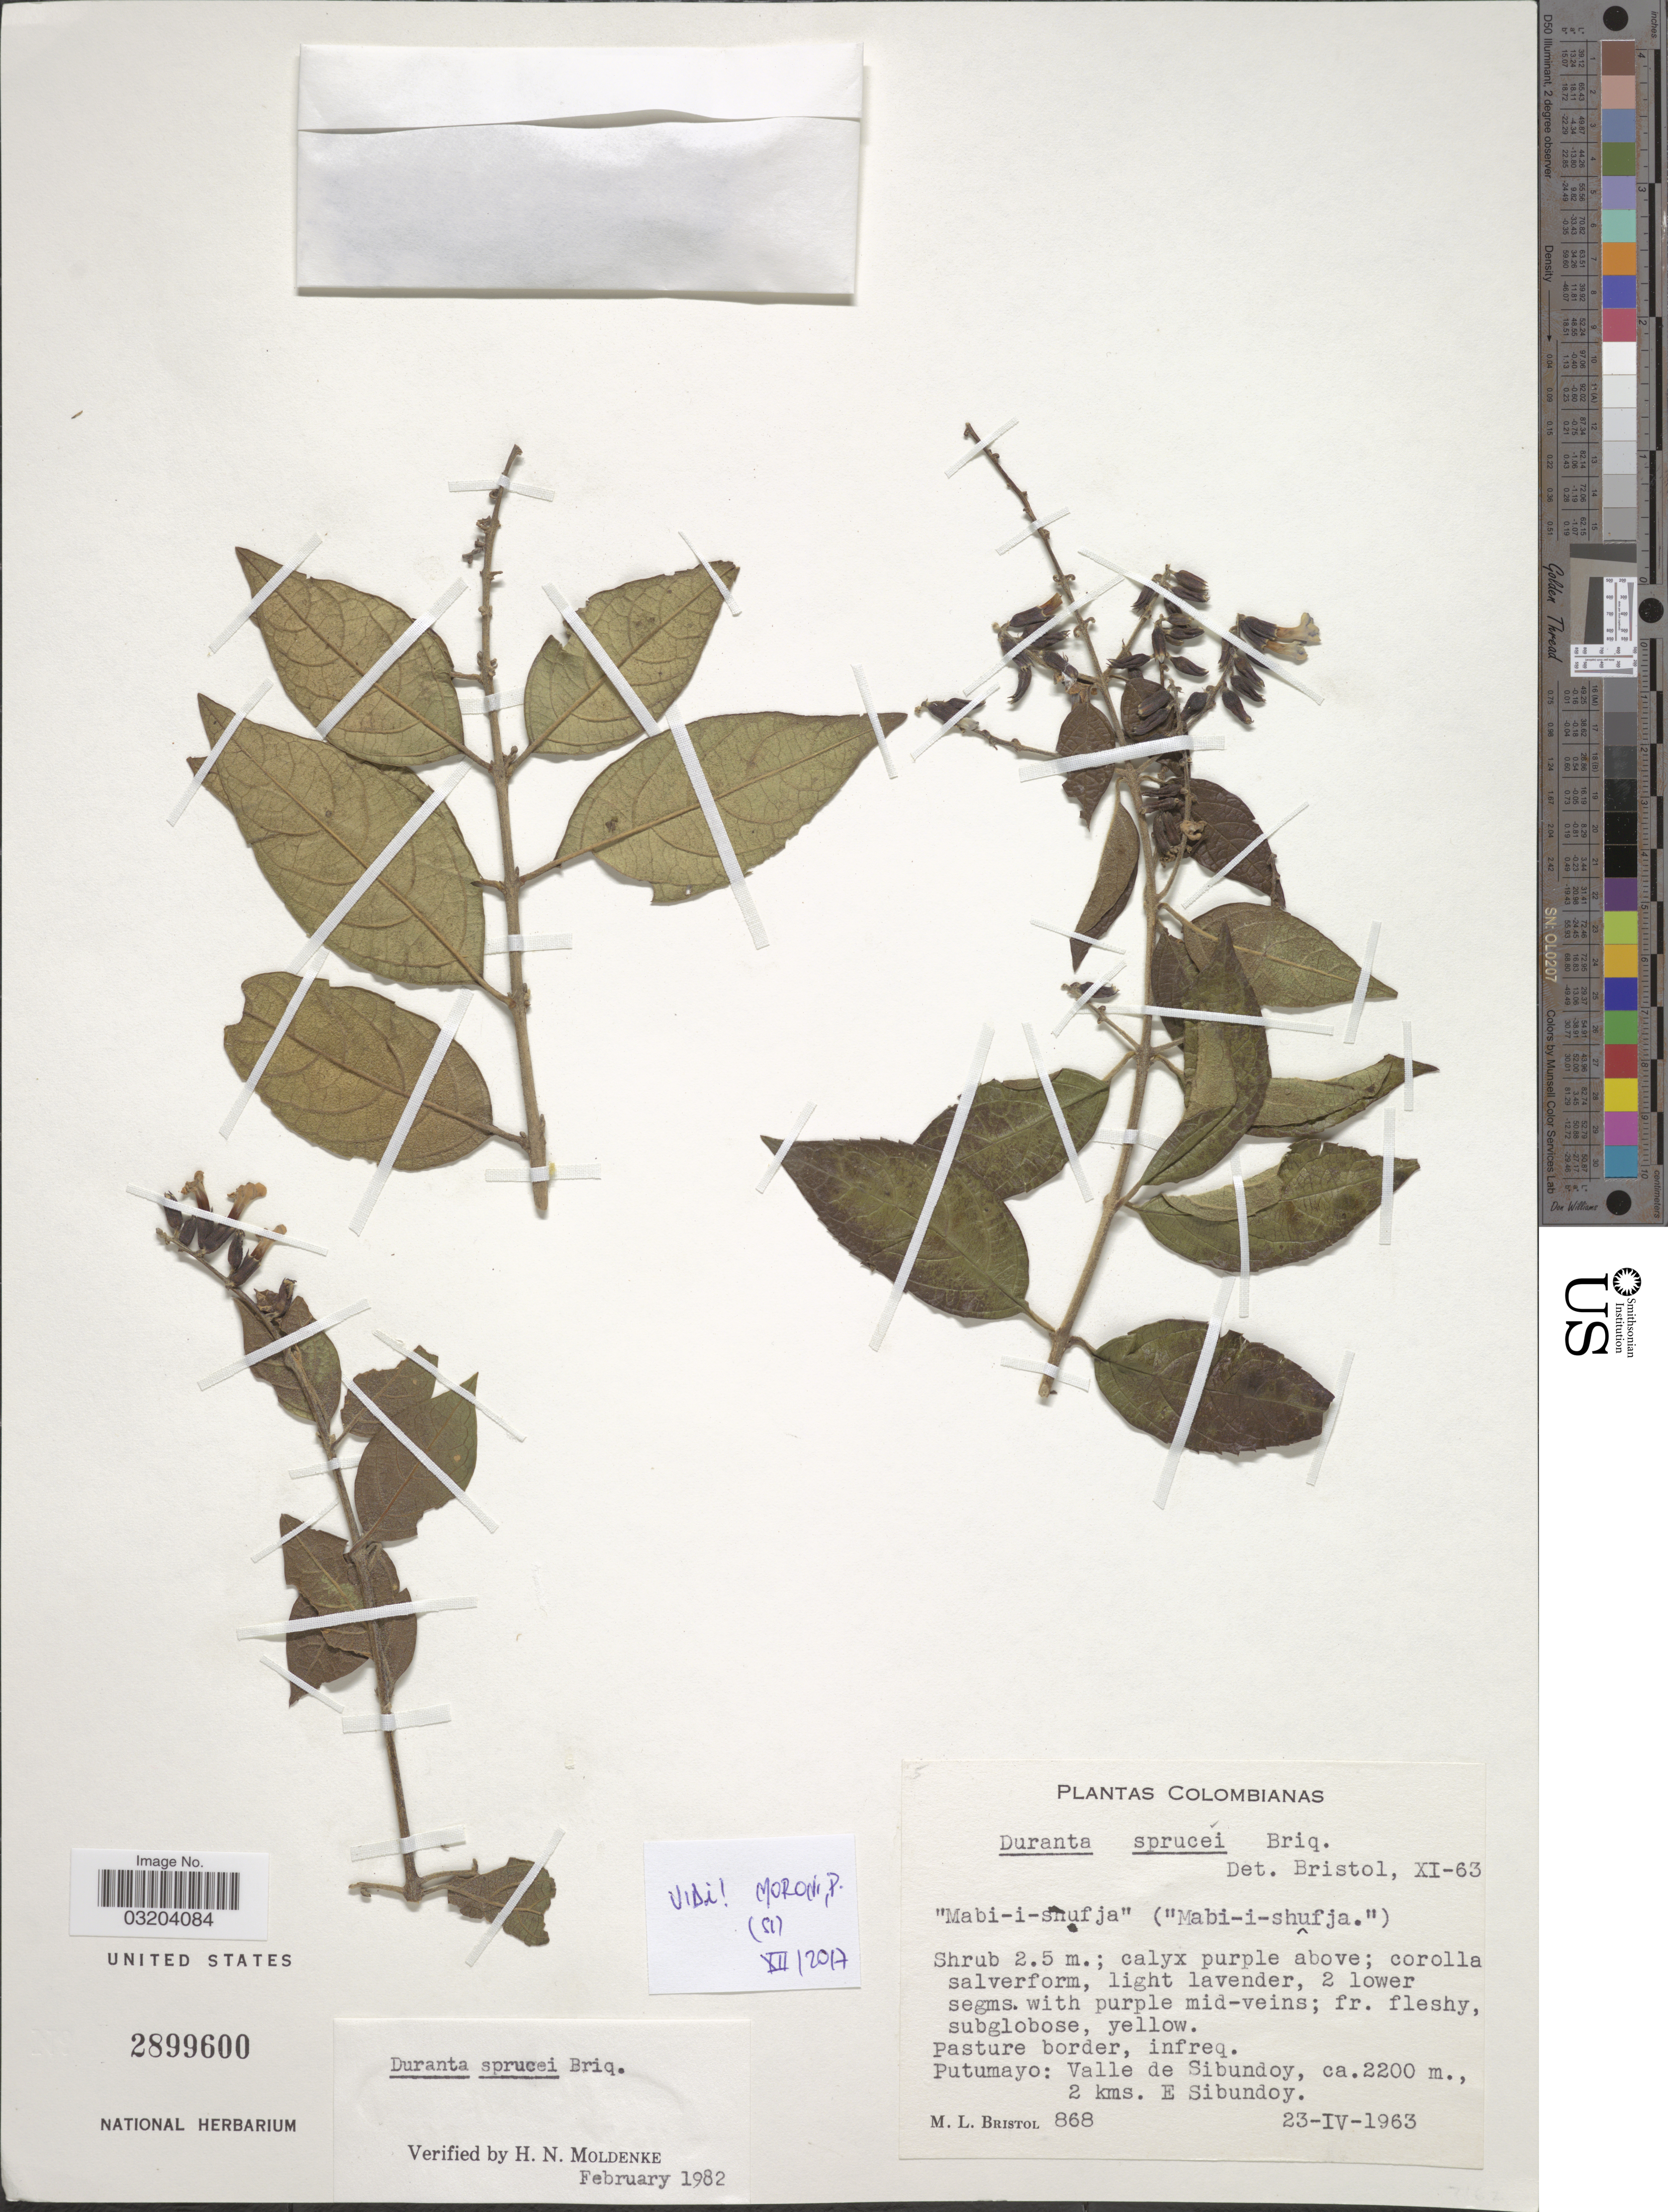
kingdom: Plantae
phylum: Tracheophyta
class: Magnoliopsida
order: Lamiales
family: Verbenaceae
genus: Duranta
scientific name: Duranta sprucei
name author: Briq.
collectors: M. L. Bristol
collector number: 868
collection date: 1963-04-23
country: Colombia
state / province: Putumayo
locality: Valle de Sibundoy, 2 kms. E Sibundoy.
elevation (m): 2200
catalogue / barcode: US 2899600